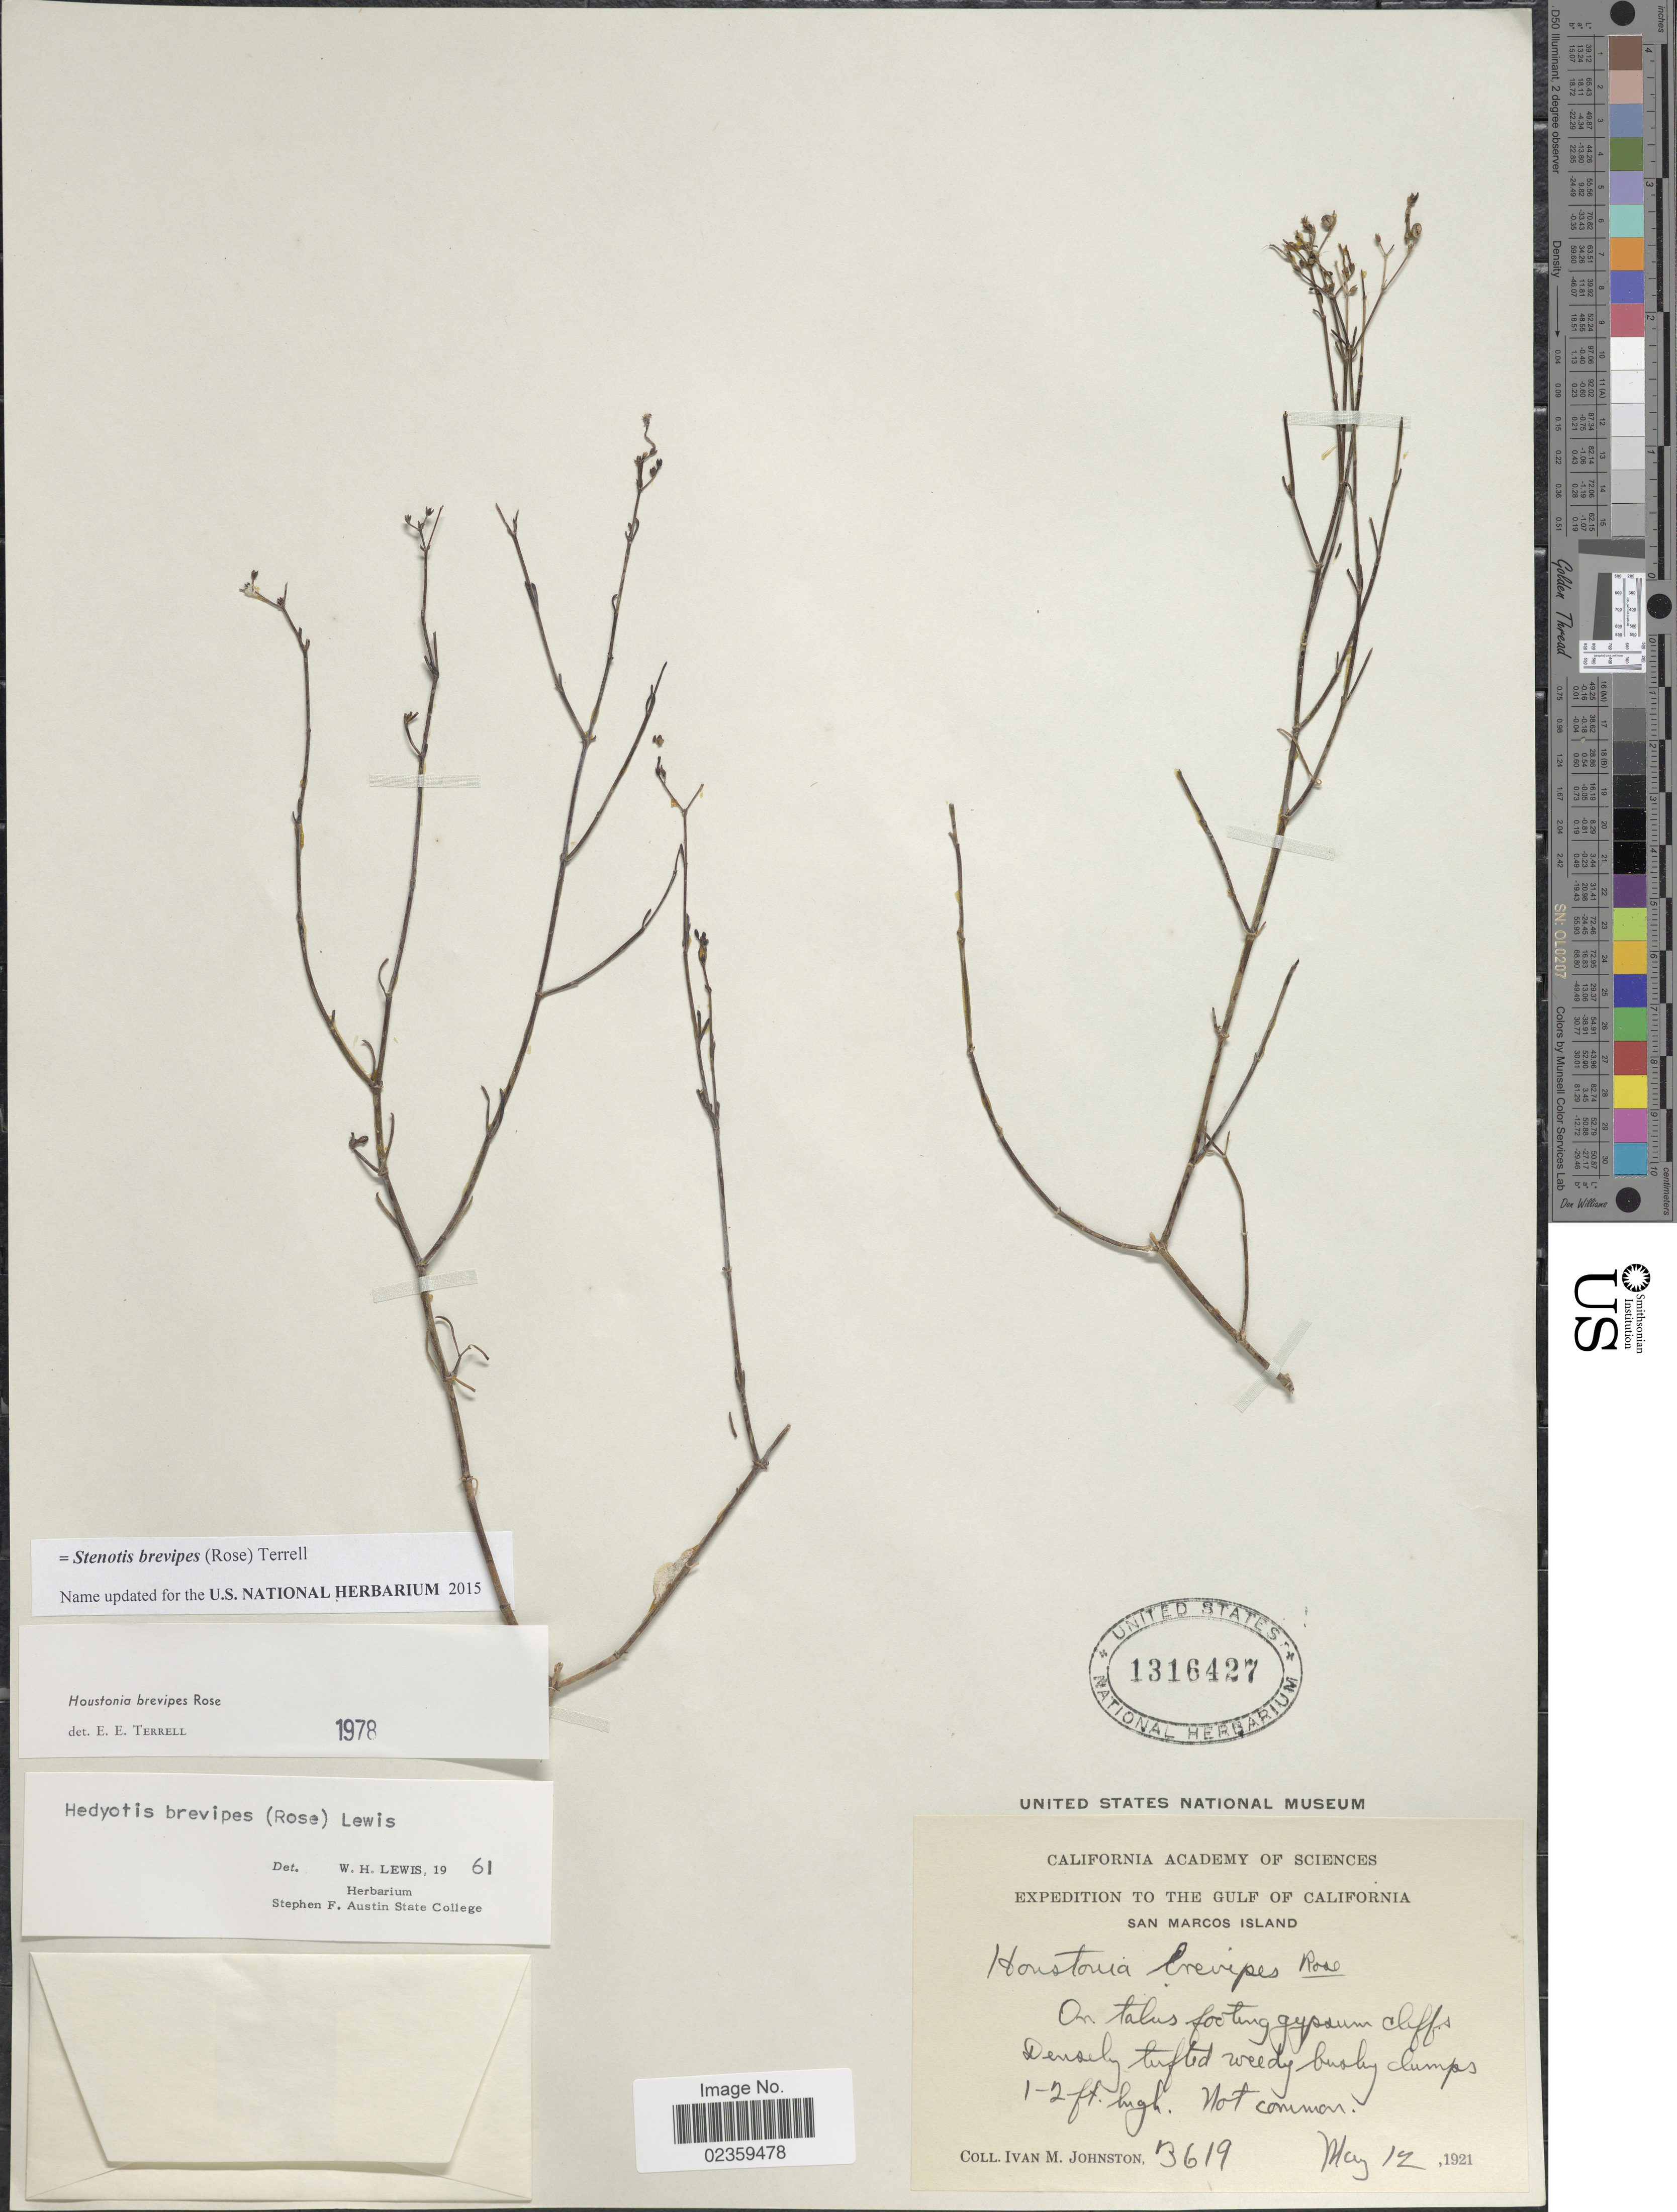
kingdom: Plantae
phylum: Tracheophyta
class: Magnoliopsida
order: Gentianales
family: Rubiaceae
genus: Stenotis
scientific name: Stenotis brevipes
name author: (Rose) Terrell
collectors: I.M. Johnston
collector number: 3619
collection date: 1921-05-12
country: United States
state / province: California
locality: Gulf of California. San Marcos Island.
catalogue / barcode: US 1316427